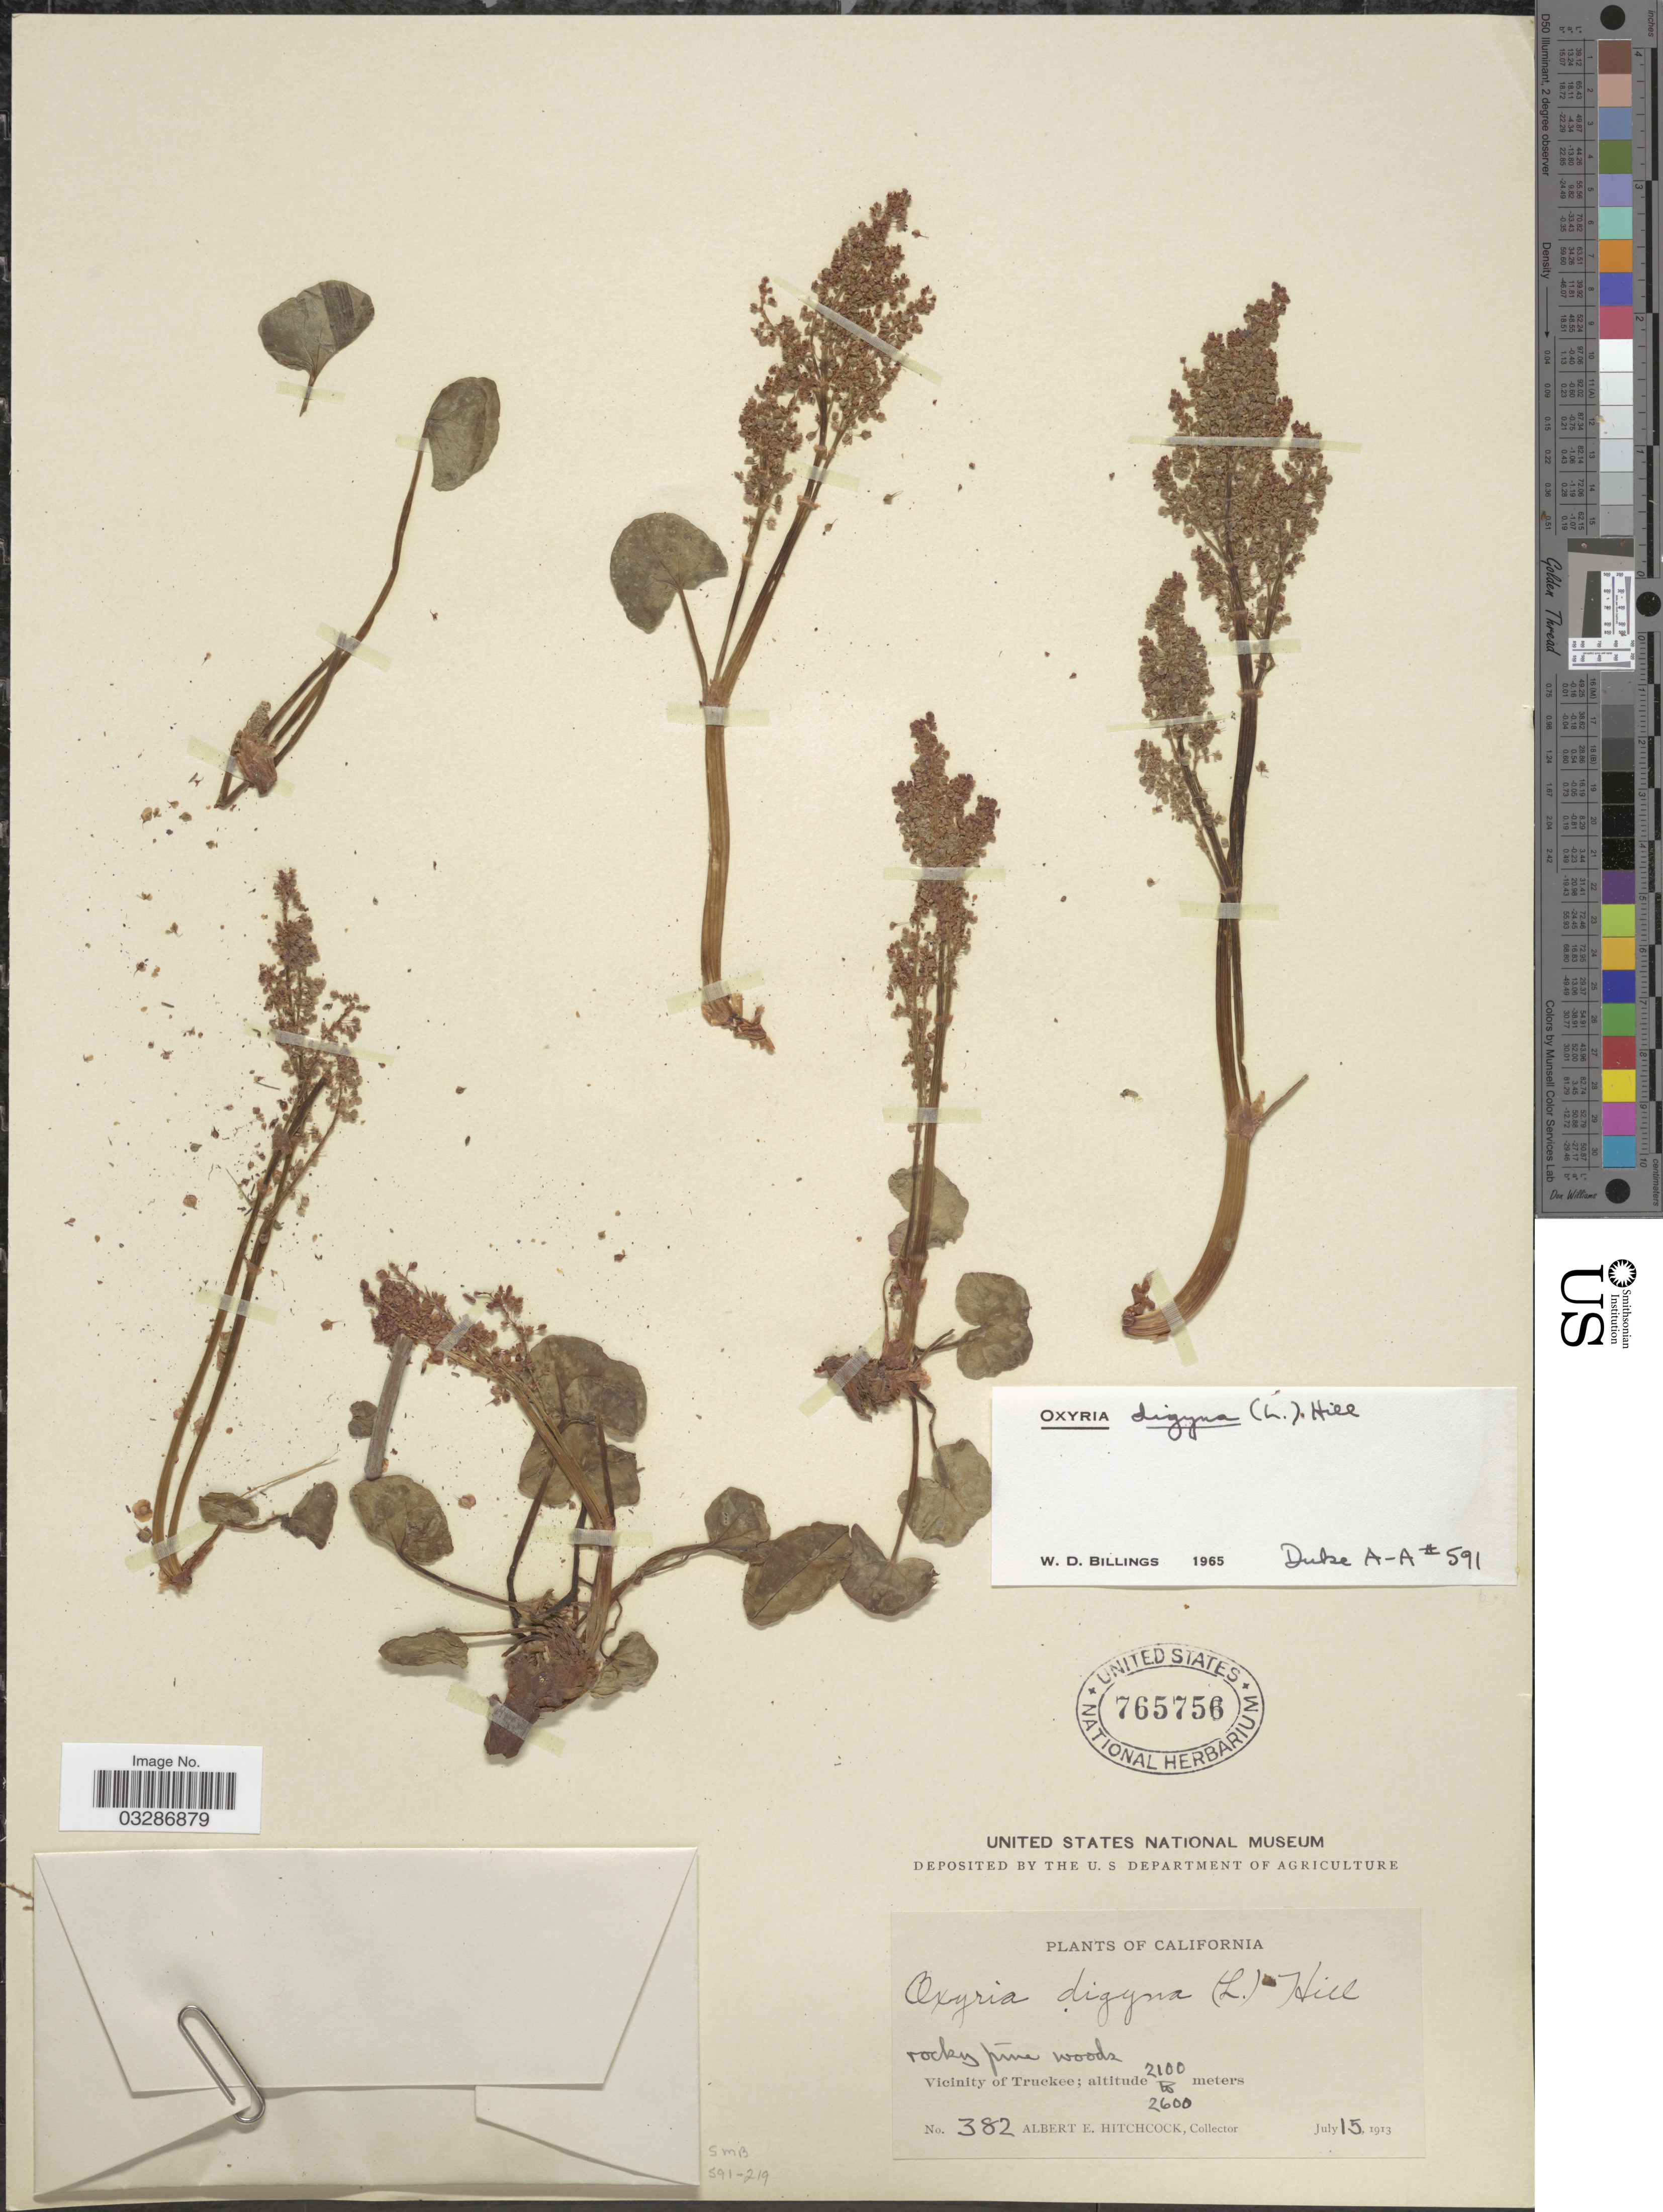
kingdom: Plantae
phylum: Tracheophyta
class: Magnoliopsida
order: Caryophyllales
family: Polygonaceae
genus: Oxyria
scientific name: Oxyria digyna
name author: (L.) Hill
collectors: A. Hitchcock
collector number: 382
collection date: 1913-07-15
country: United States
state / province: California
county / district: Nevada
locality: Vicinity of Truckee.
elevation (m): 2100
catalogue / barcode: US 765756